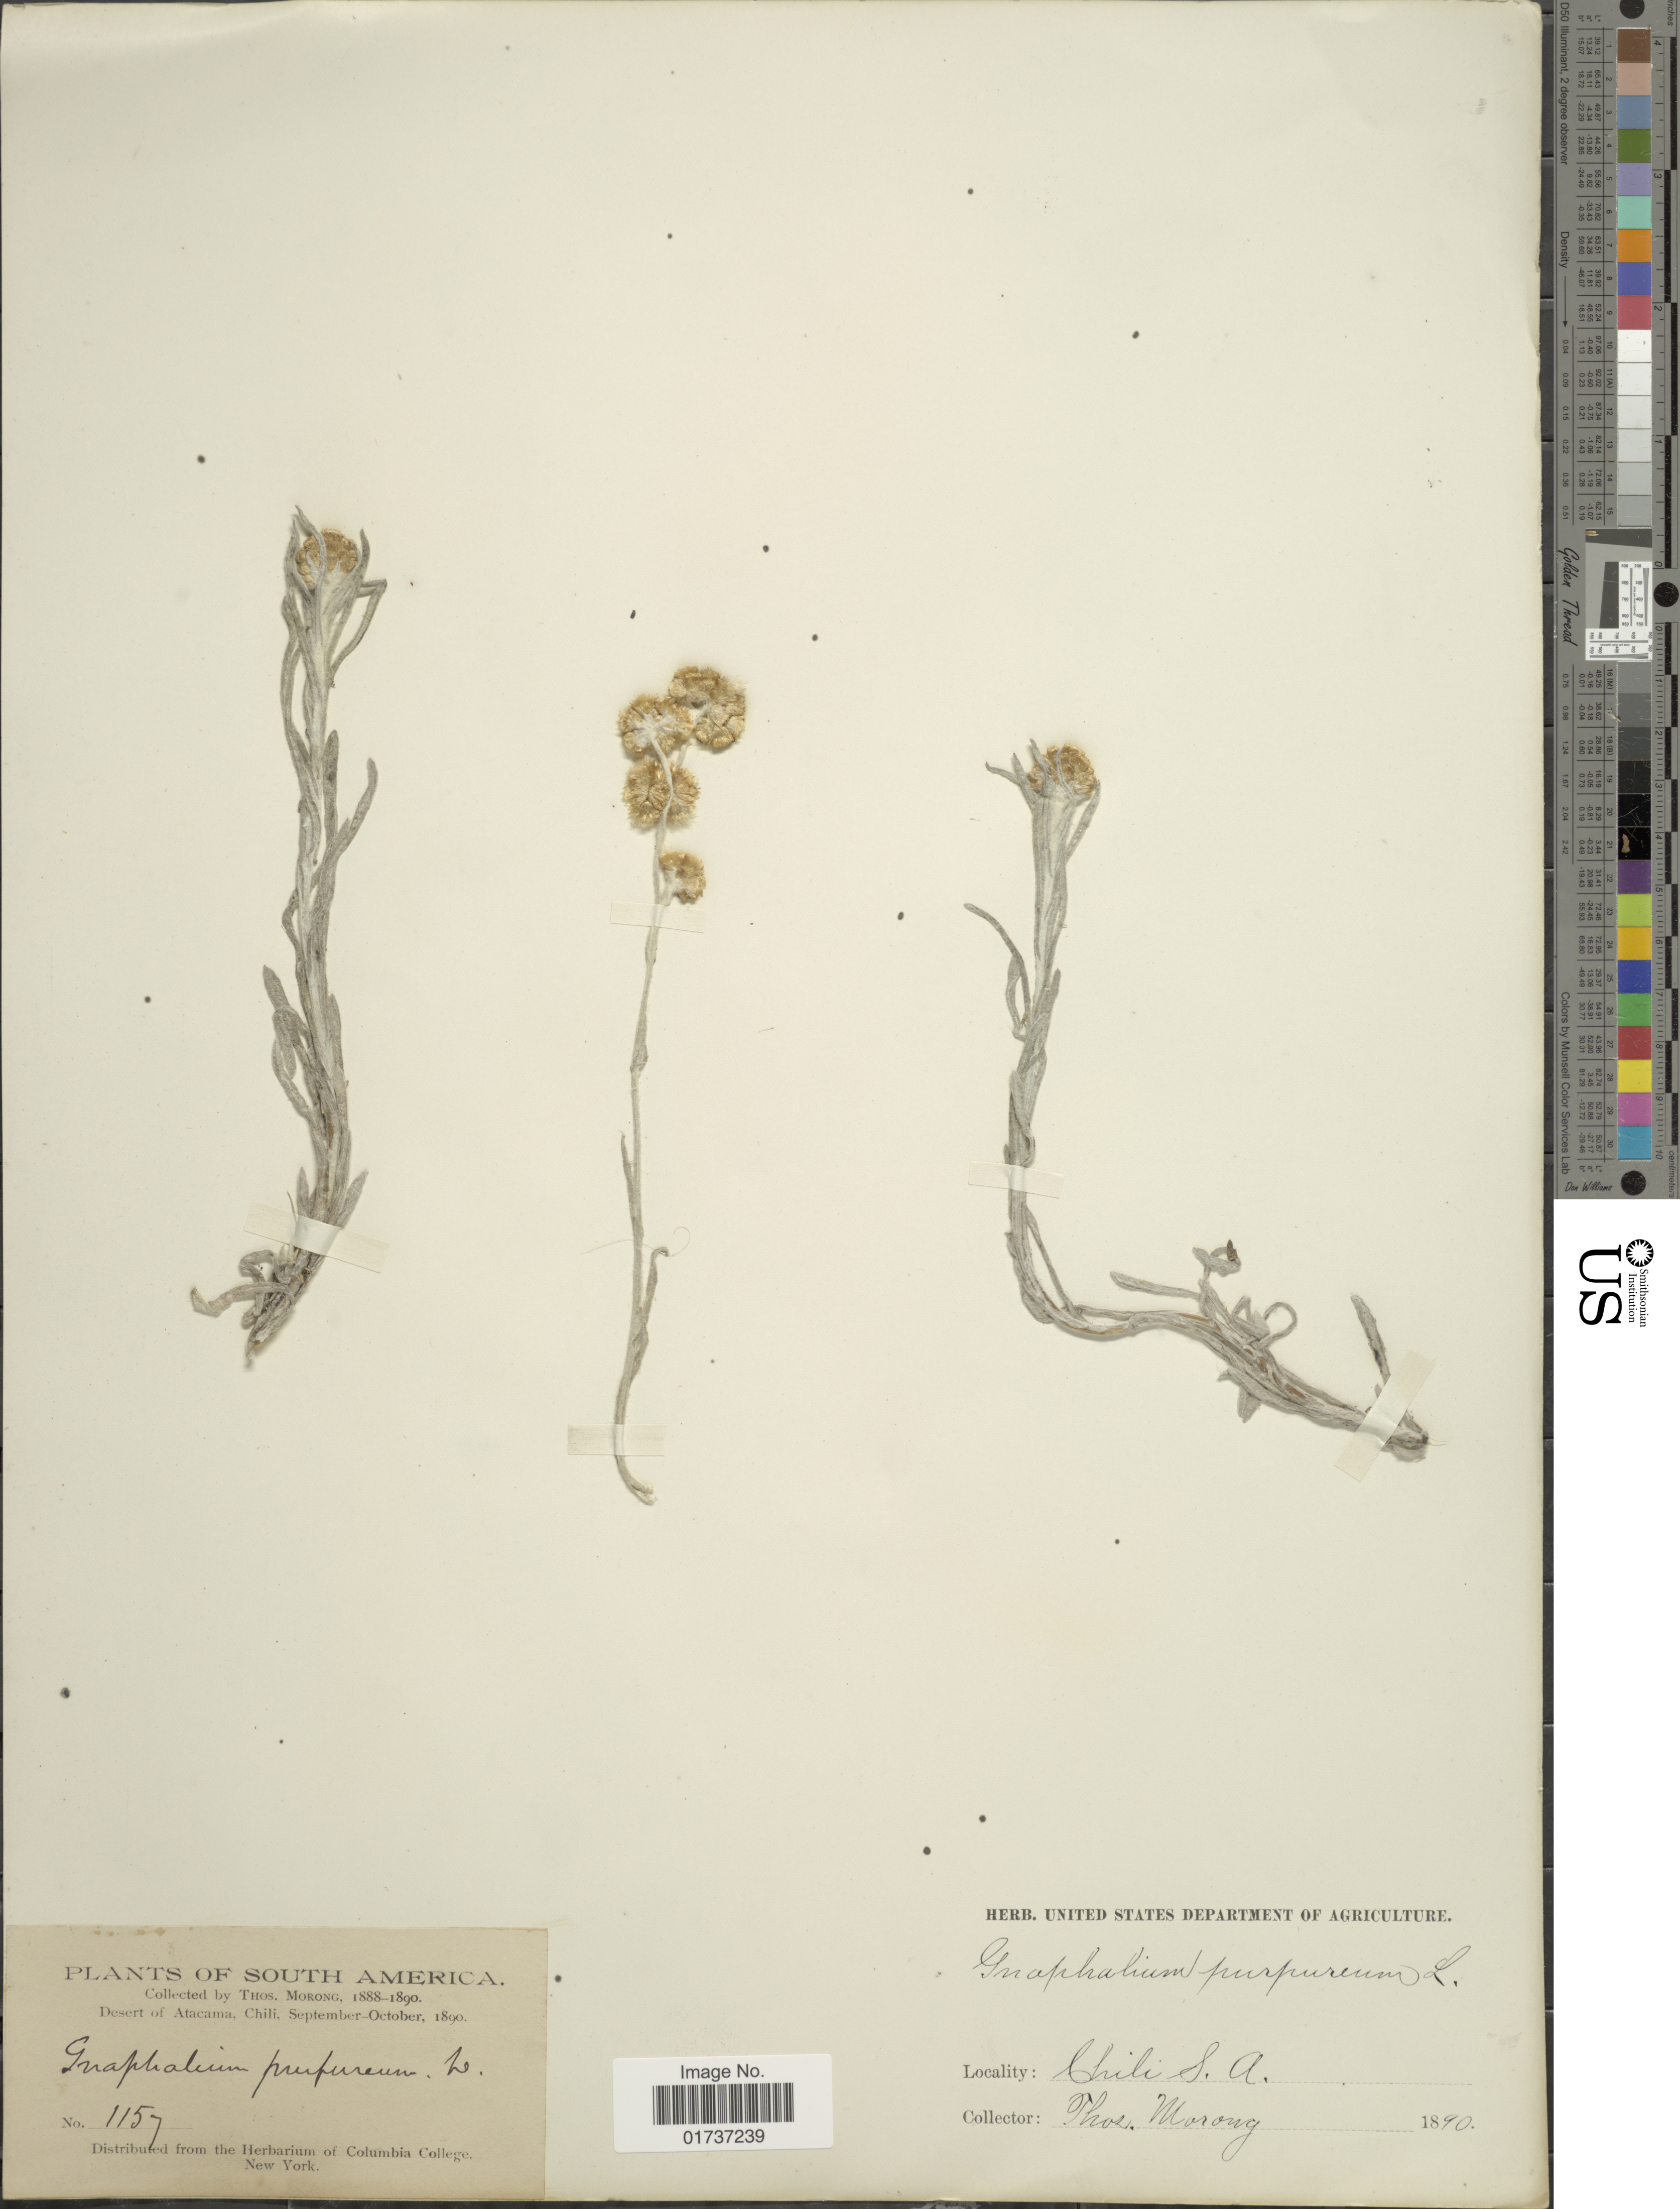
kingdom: Plantae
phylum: Tracheophyta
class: Magnoliopsida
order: Asterales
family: Asteraceae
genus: Gnaphalium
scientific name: Gnaphalium sp.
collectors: T. Morong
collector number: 1157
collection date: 1890-09/1890-10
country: Chile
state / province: Atacama (III)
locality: Desert of Atacama